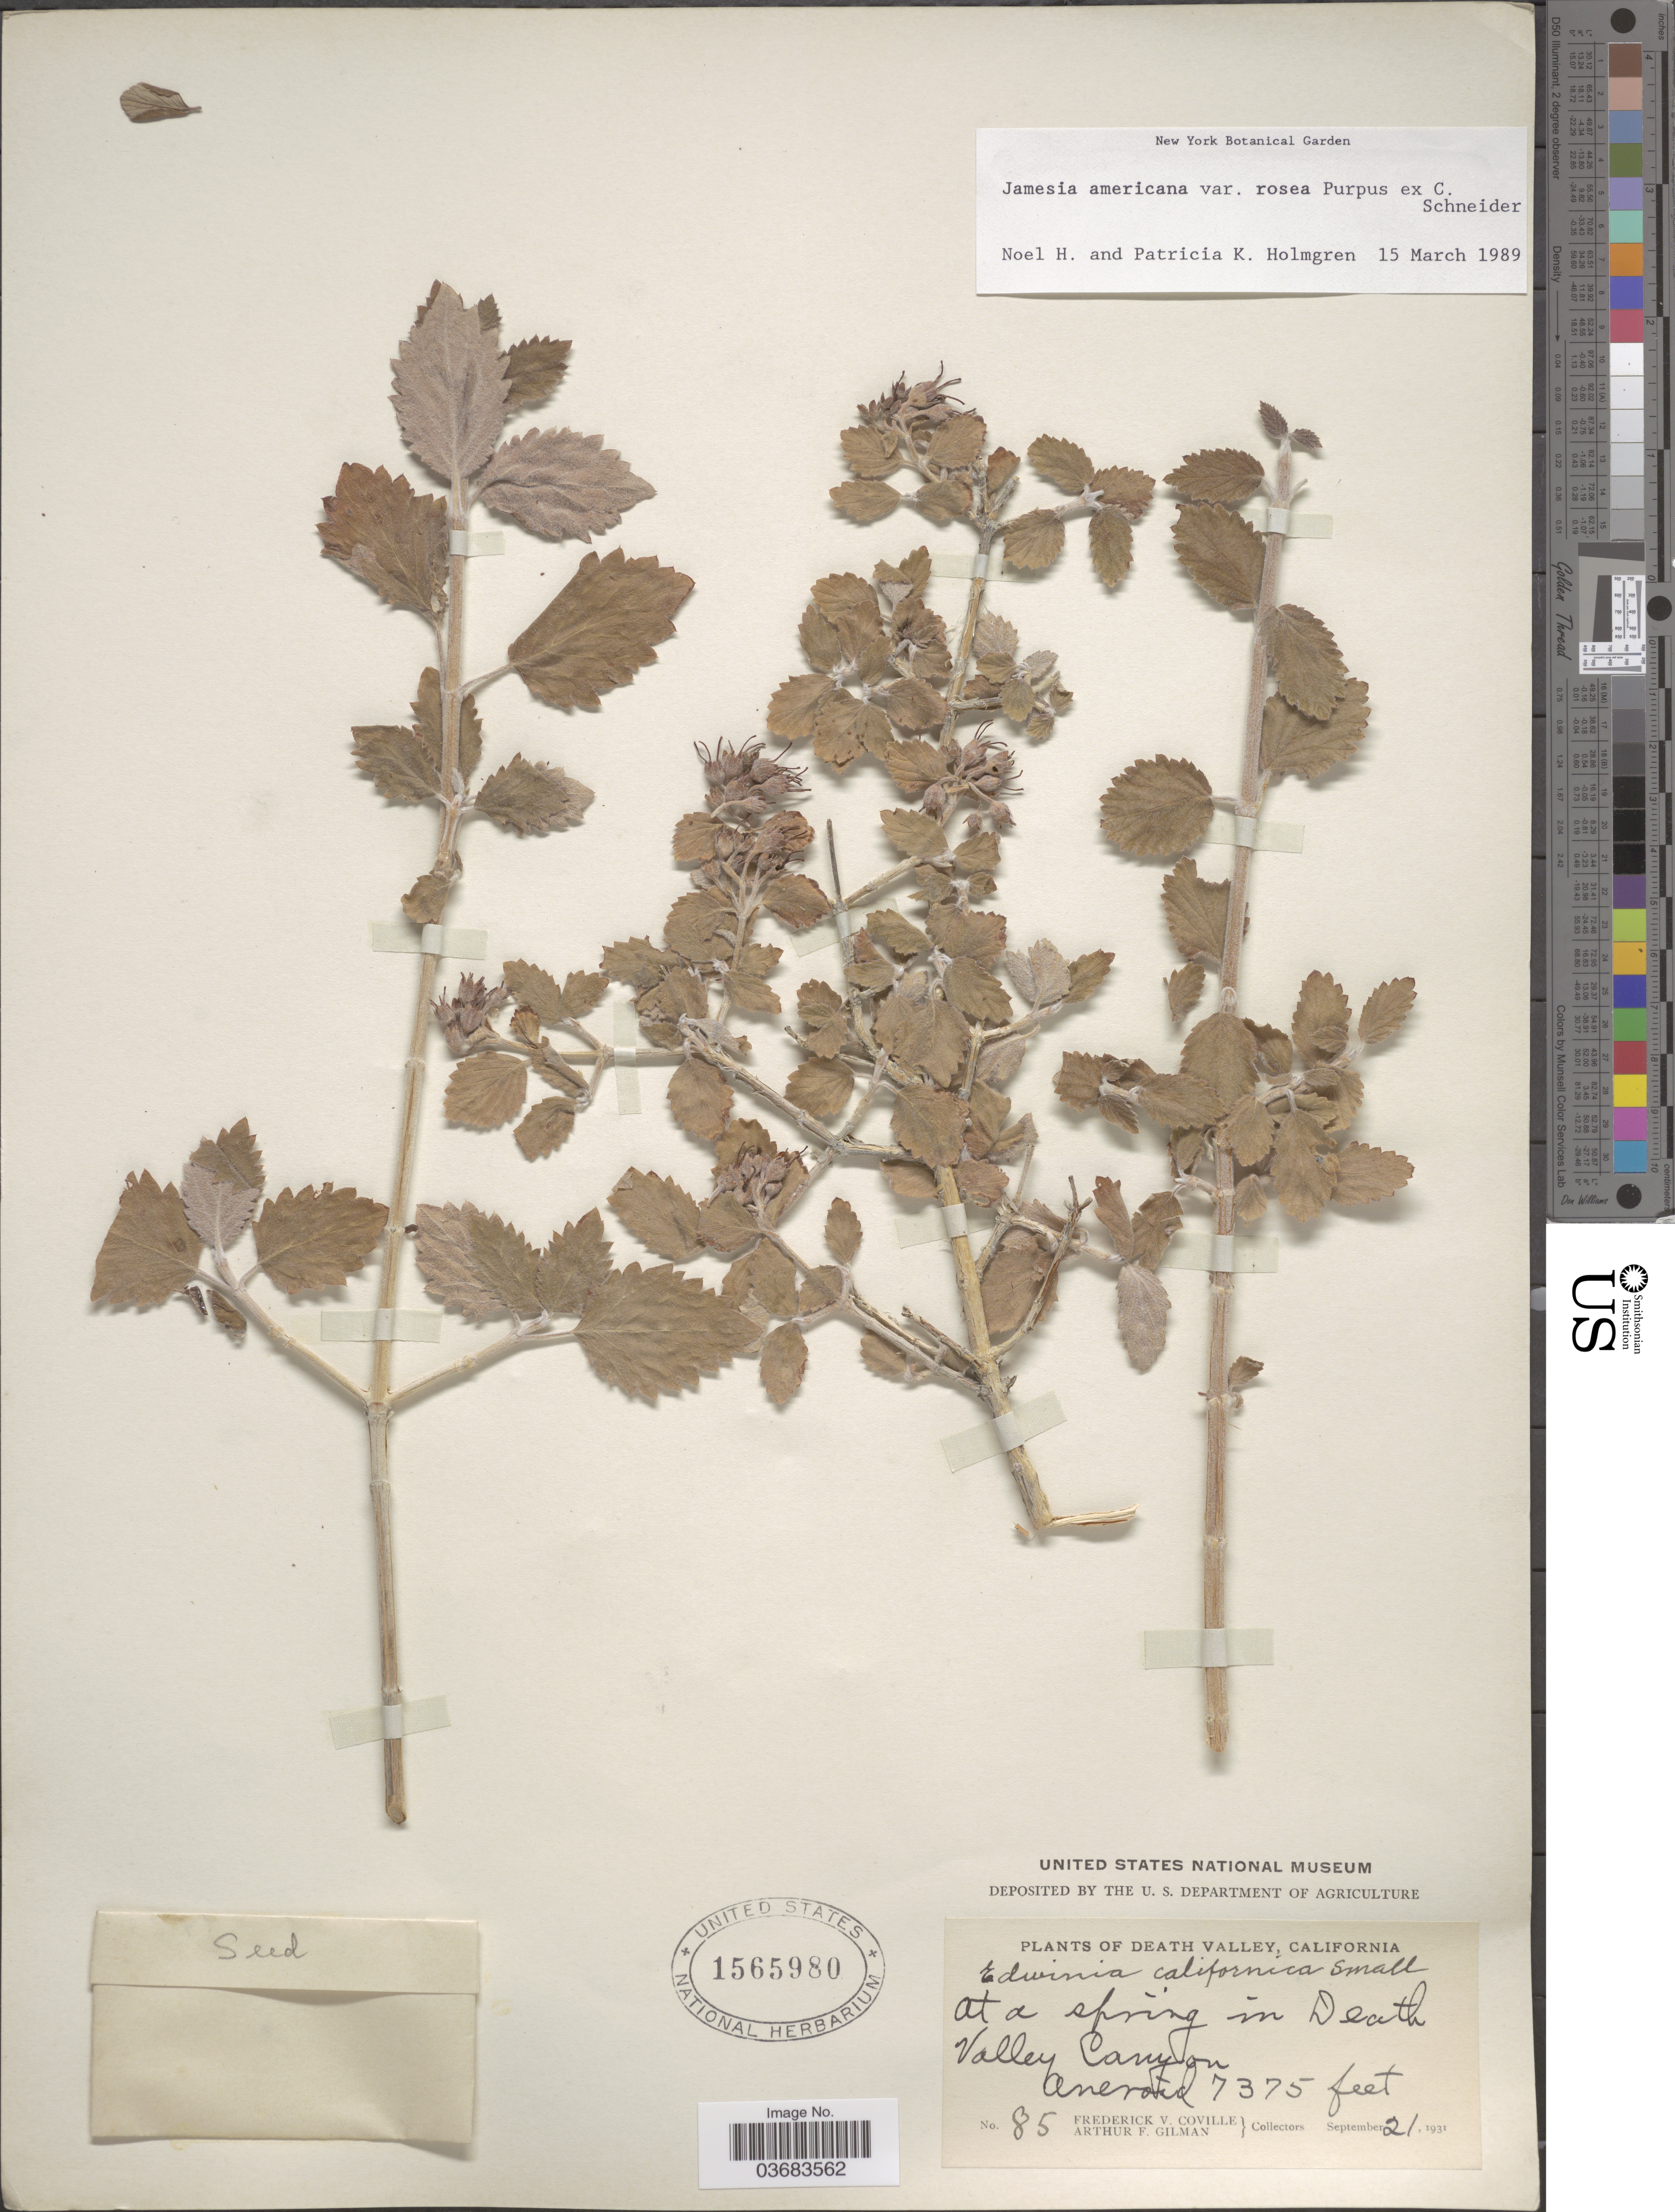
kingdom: Plantae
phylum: Tracheophyta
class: Magnoliopsida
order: Cornales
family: Hydrangeaceae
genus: Edwinia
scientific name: Edwinia americana var. americana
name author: (Torr. & A. Gray) A. Heller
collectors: F. V. Coville & A. Gilman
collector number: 85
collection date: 1931-09-21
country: United States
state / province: California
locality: Death Valley. At a spring in Death Valley Canyon.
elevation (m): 2248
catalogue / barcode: US 1565980